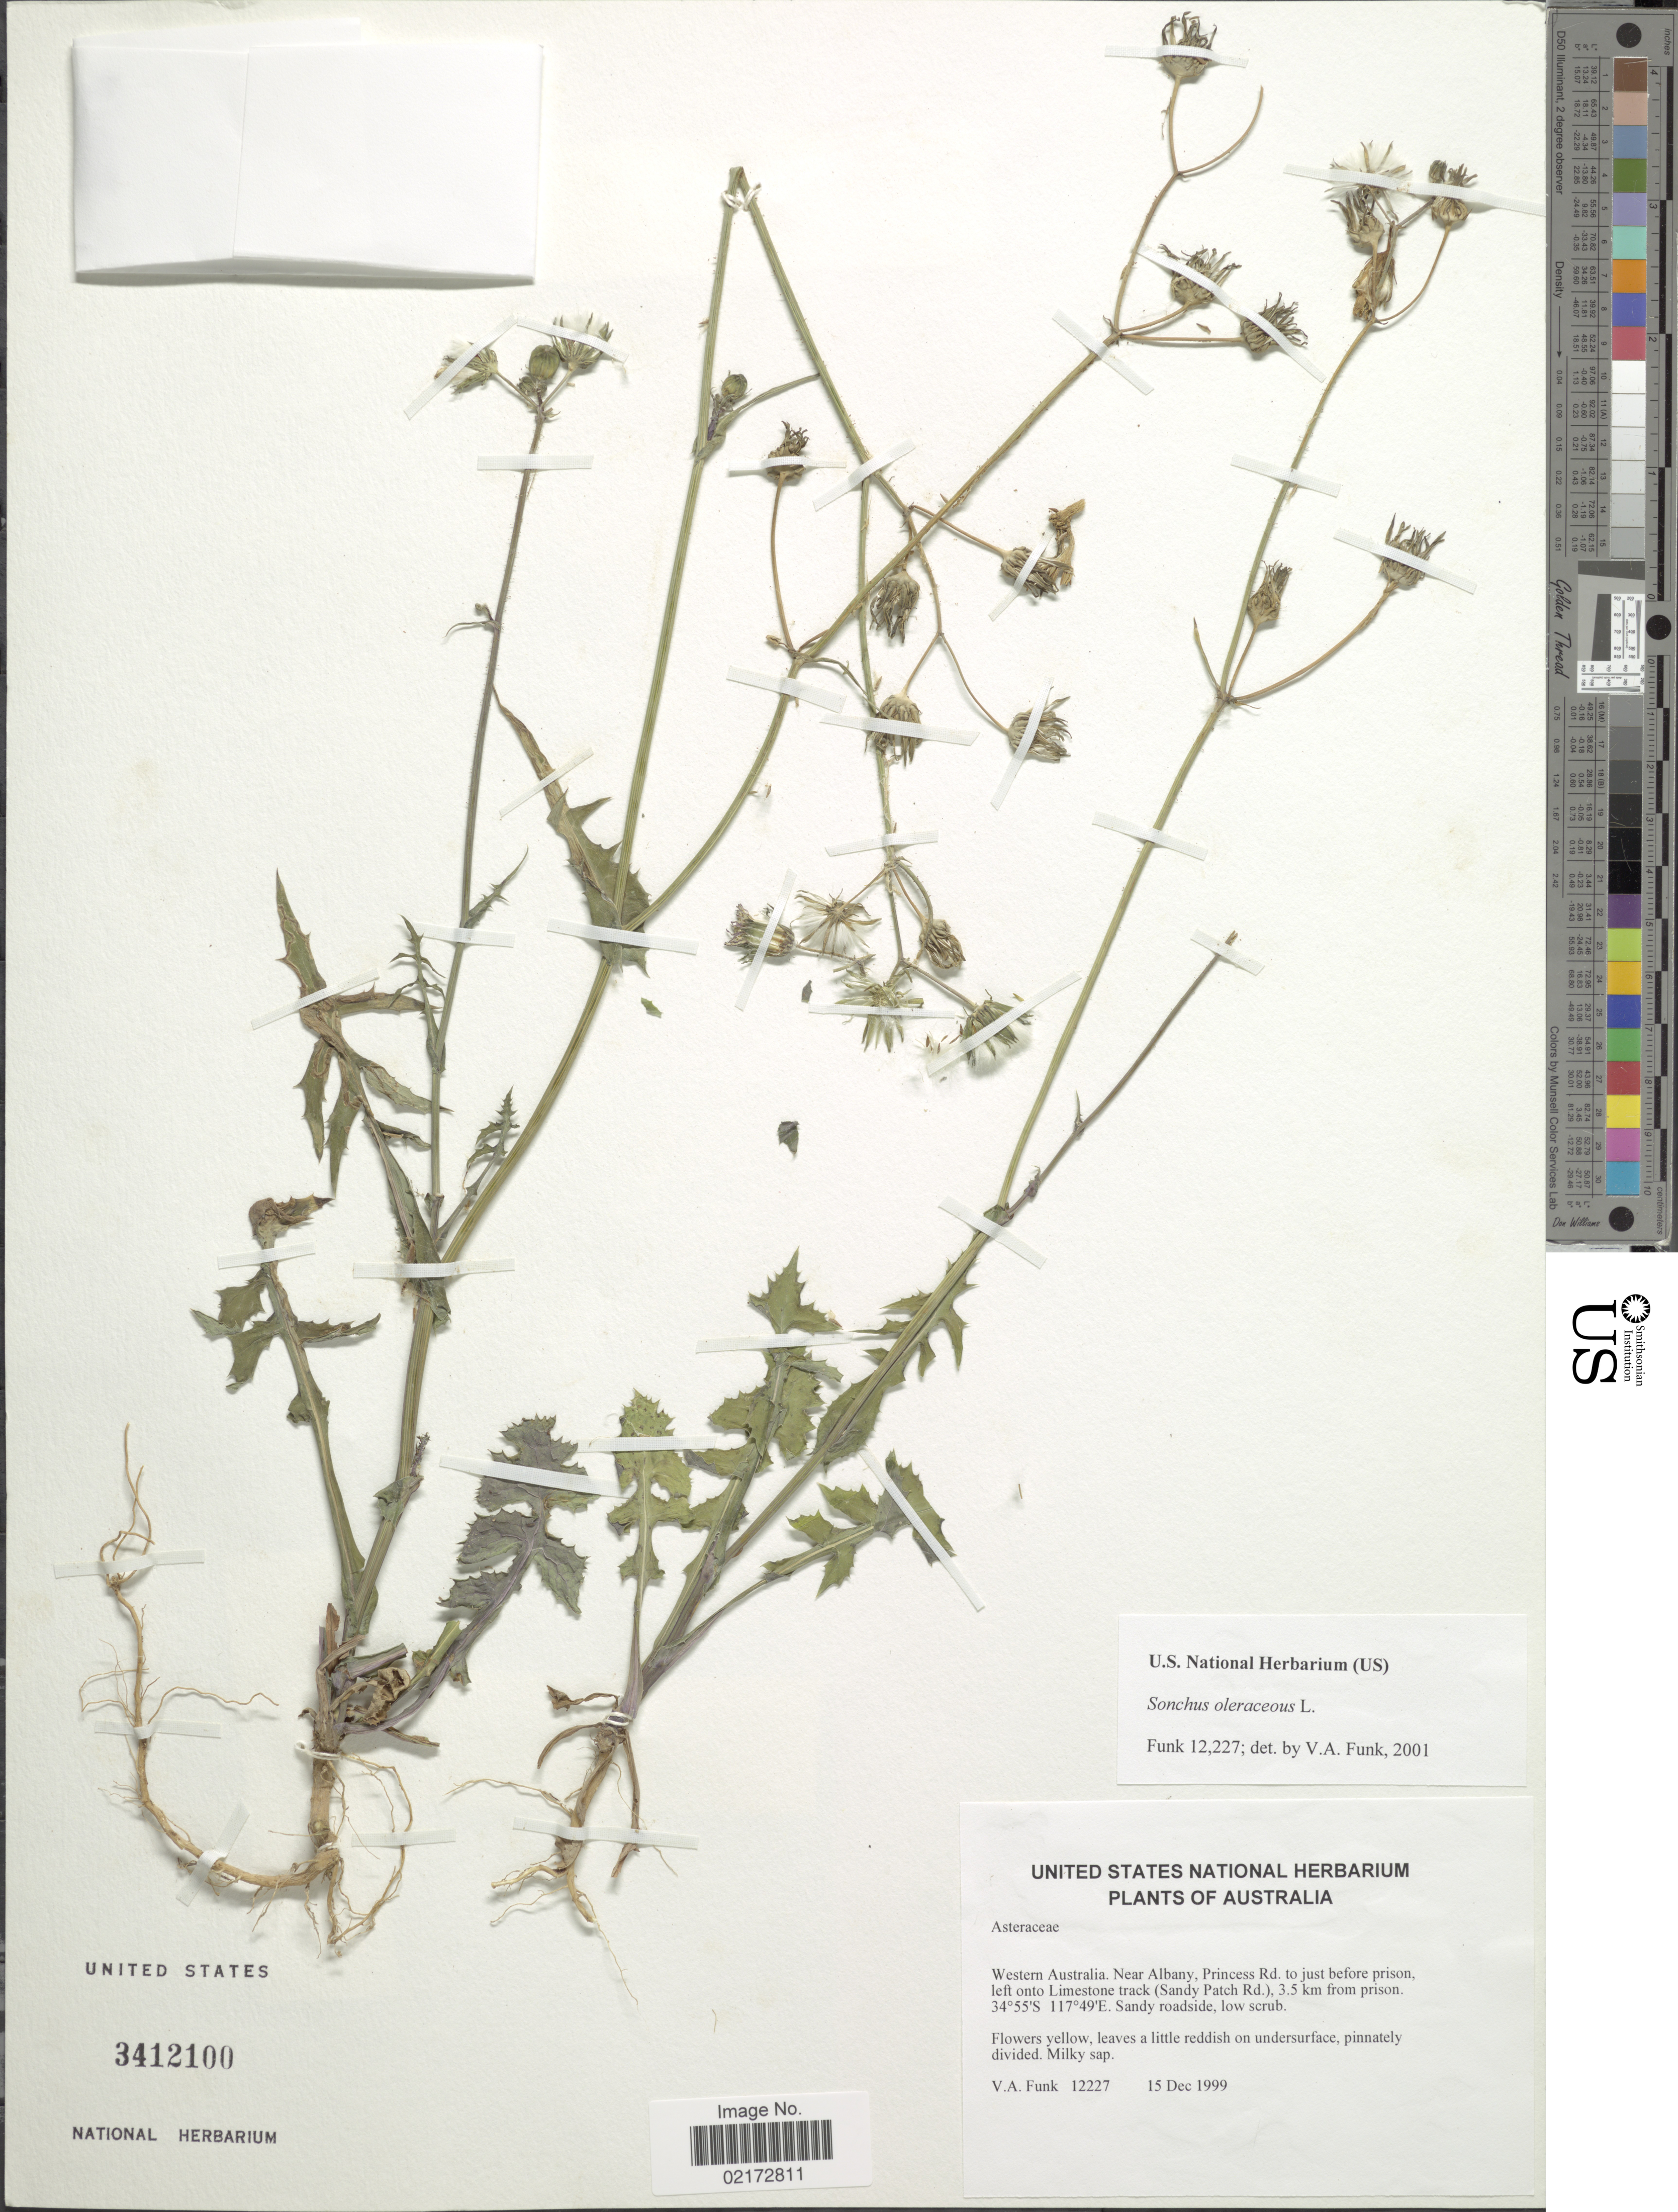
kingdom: Plantae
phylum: Tracheophyta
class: Magnoliopsida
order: Asterales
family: Asteraceae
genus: Sonchus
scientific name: Sonchus oleraceus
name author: L.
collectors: V. Funk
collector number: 12227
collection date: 1999-12-15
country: Australia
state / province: Western Australia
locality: Near Albany, Princess Rd to just before prison, left onto Limestone track (Sandy Patch Rd.), 3.5 km from prison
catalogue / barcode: US 3412100